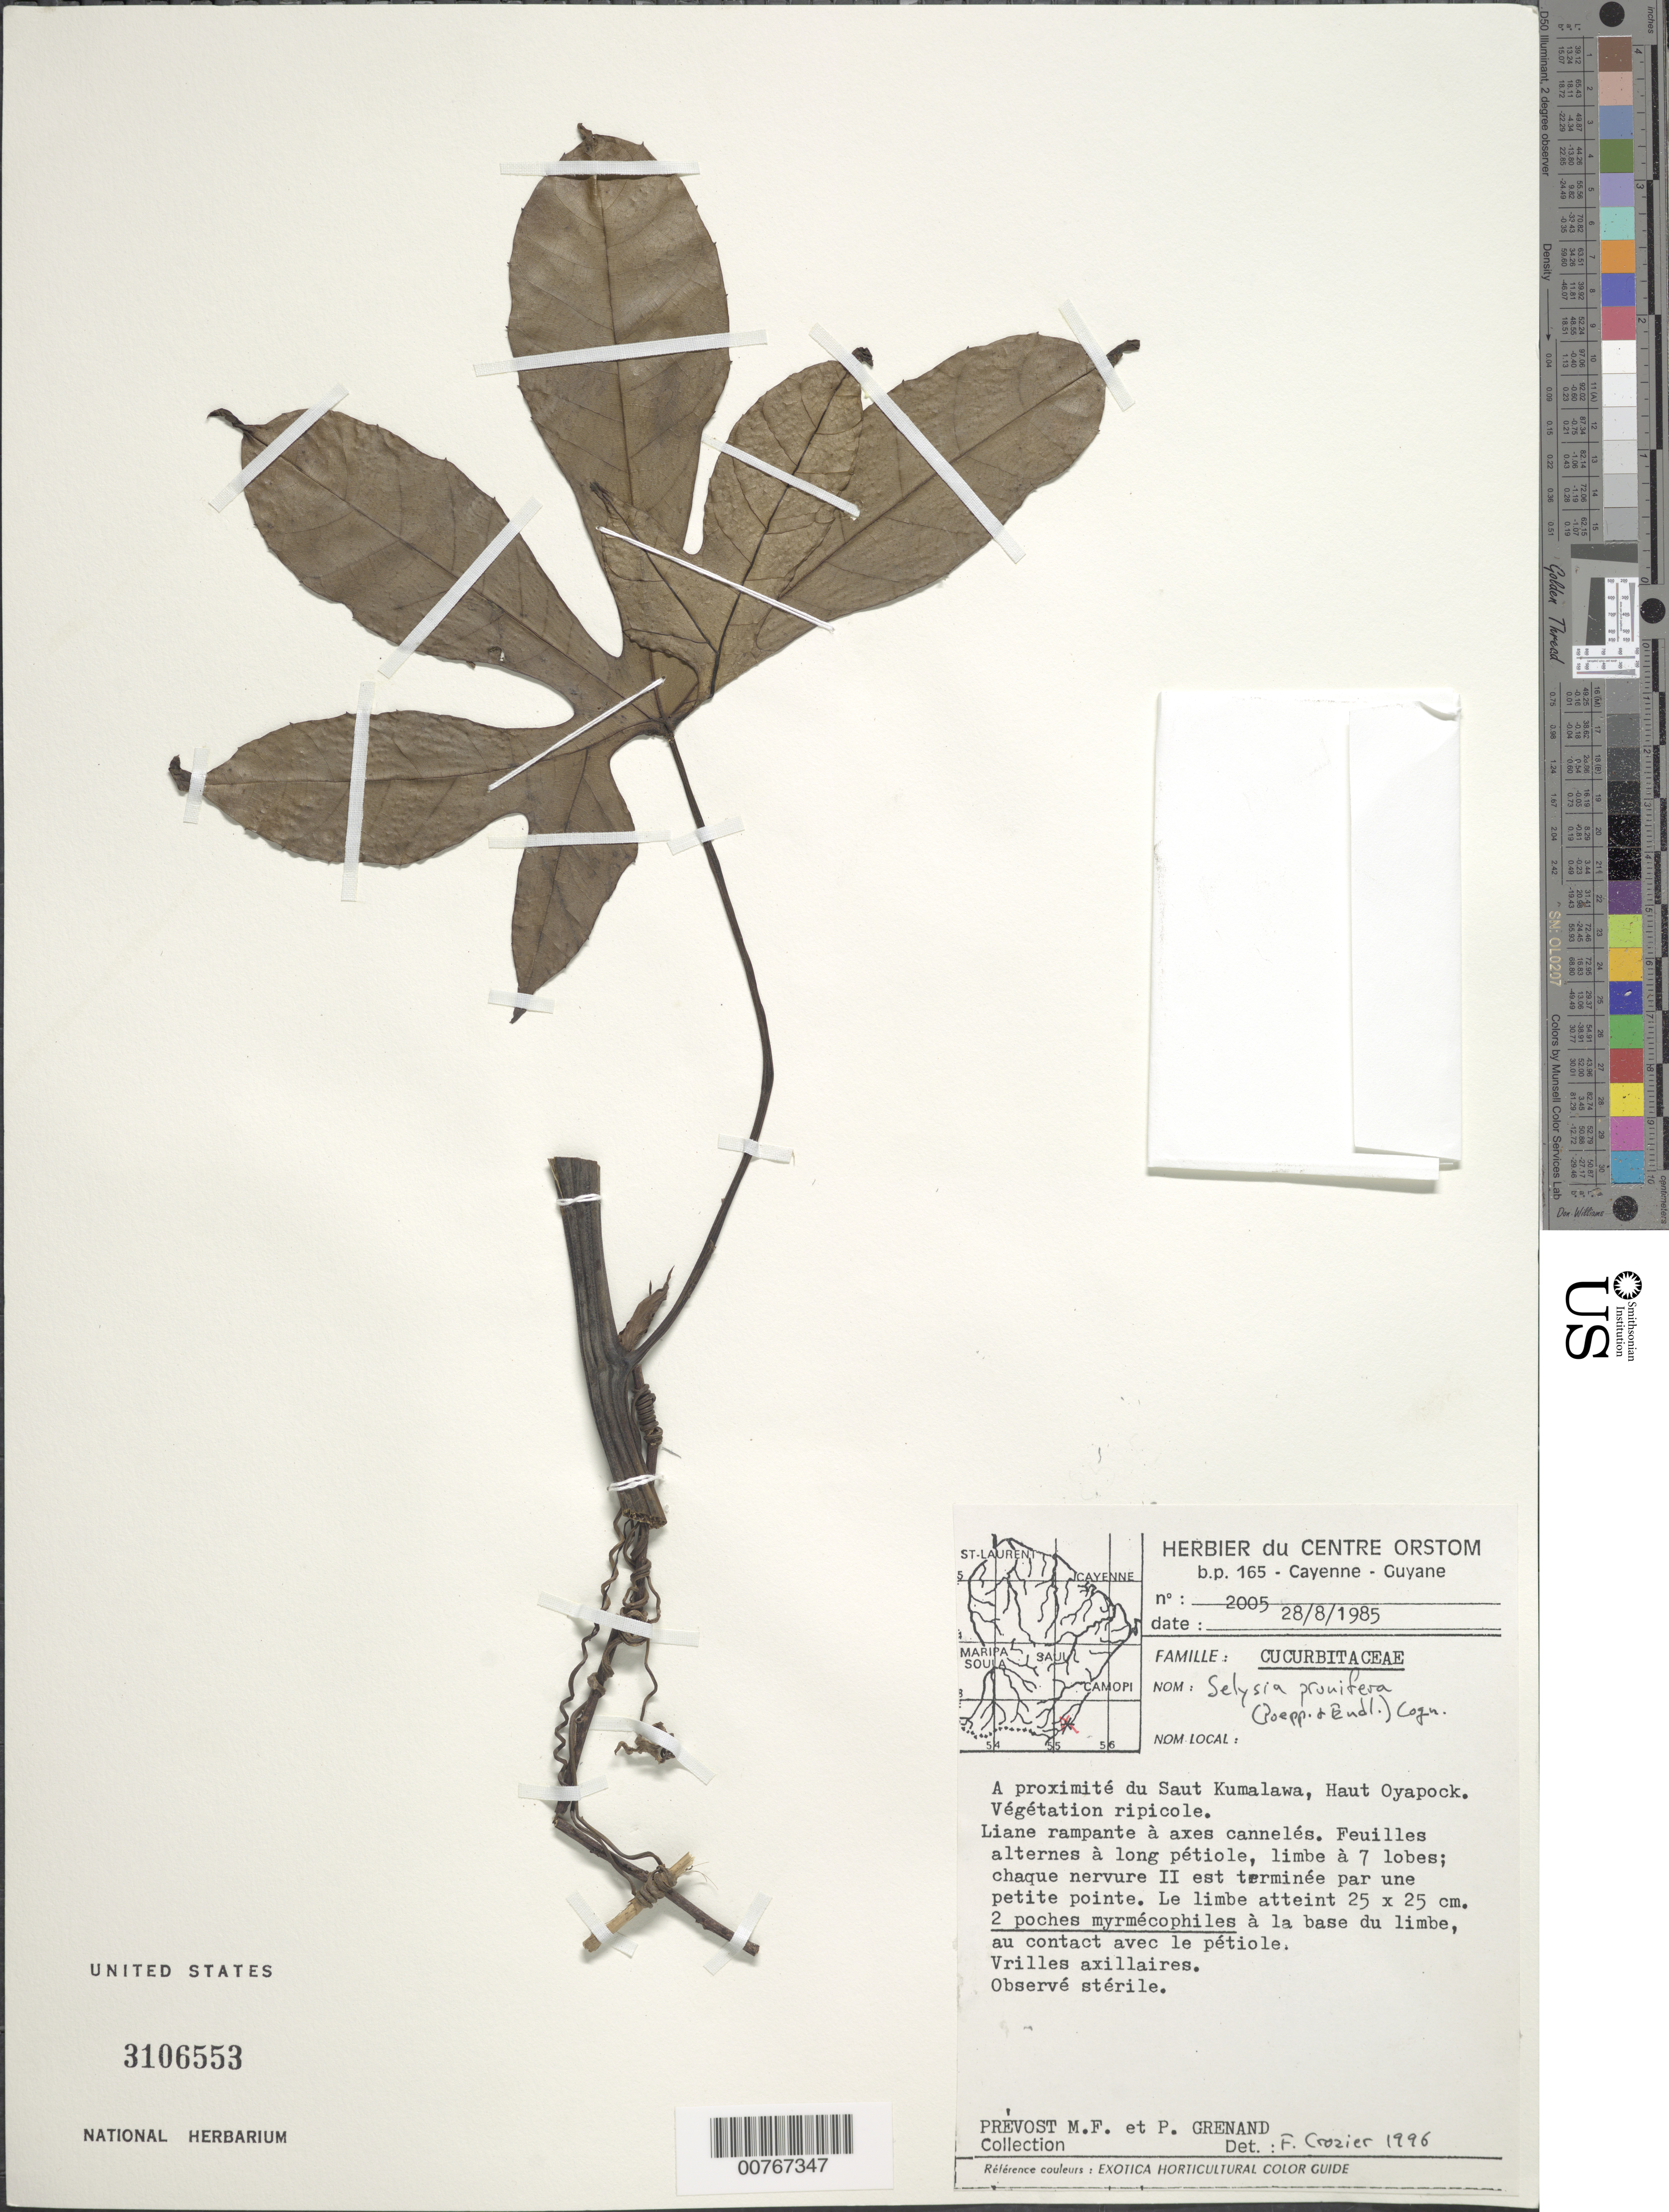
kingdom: Plantae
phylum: Tracheophyta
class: Magnoliopsida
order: Cucurbitales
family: Cucurbitaceae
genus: Selysia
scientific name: Selysia prunifera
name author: (Poepp. & Endl.) Cogn.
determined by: Crozier, F.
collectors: M.-F. Prévost & P. Grenand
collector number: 2005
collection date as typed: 28-Aug-85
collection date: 1985-08-28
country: French Guiana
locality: Haut Oyapock, a proximité du Saut Koumalawa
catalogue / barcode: US 3106553